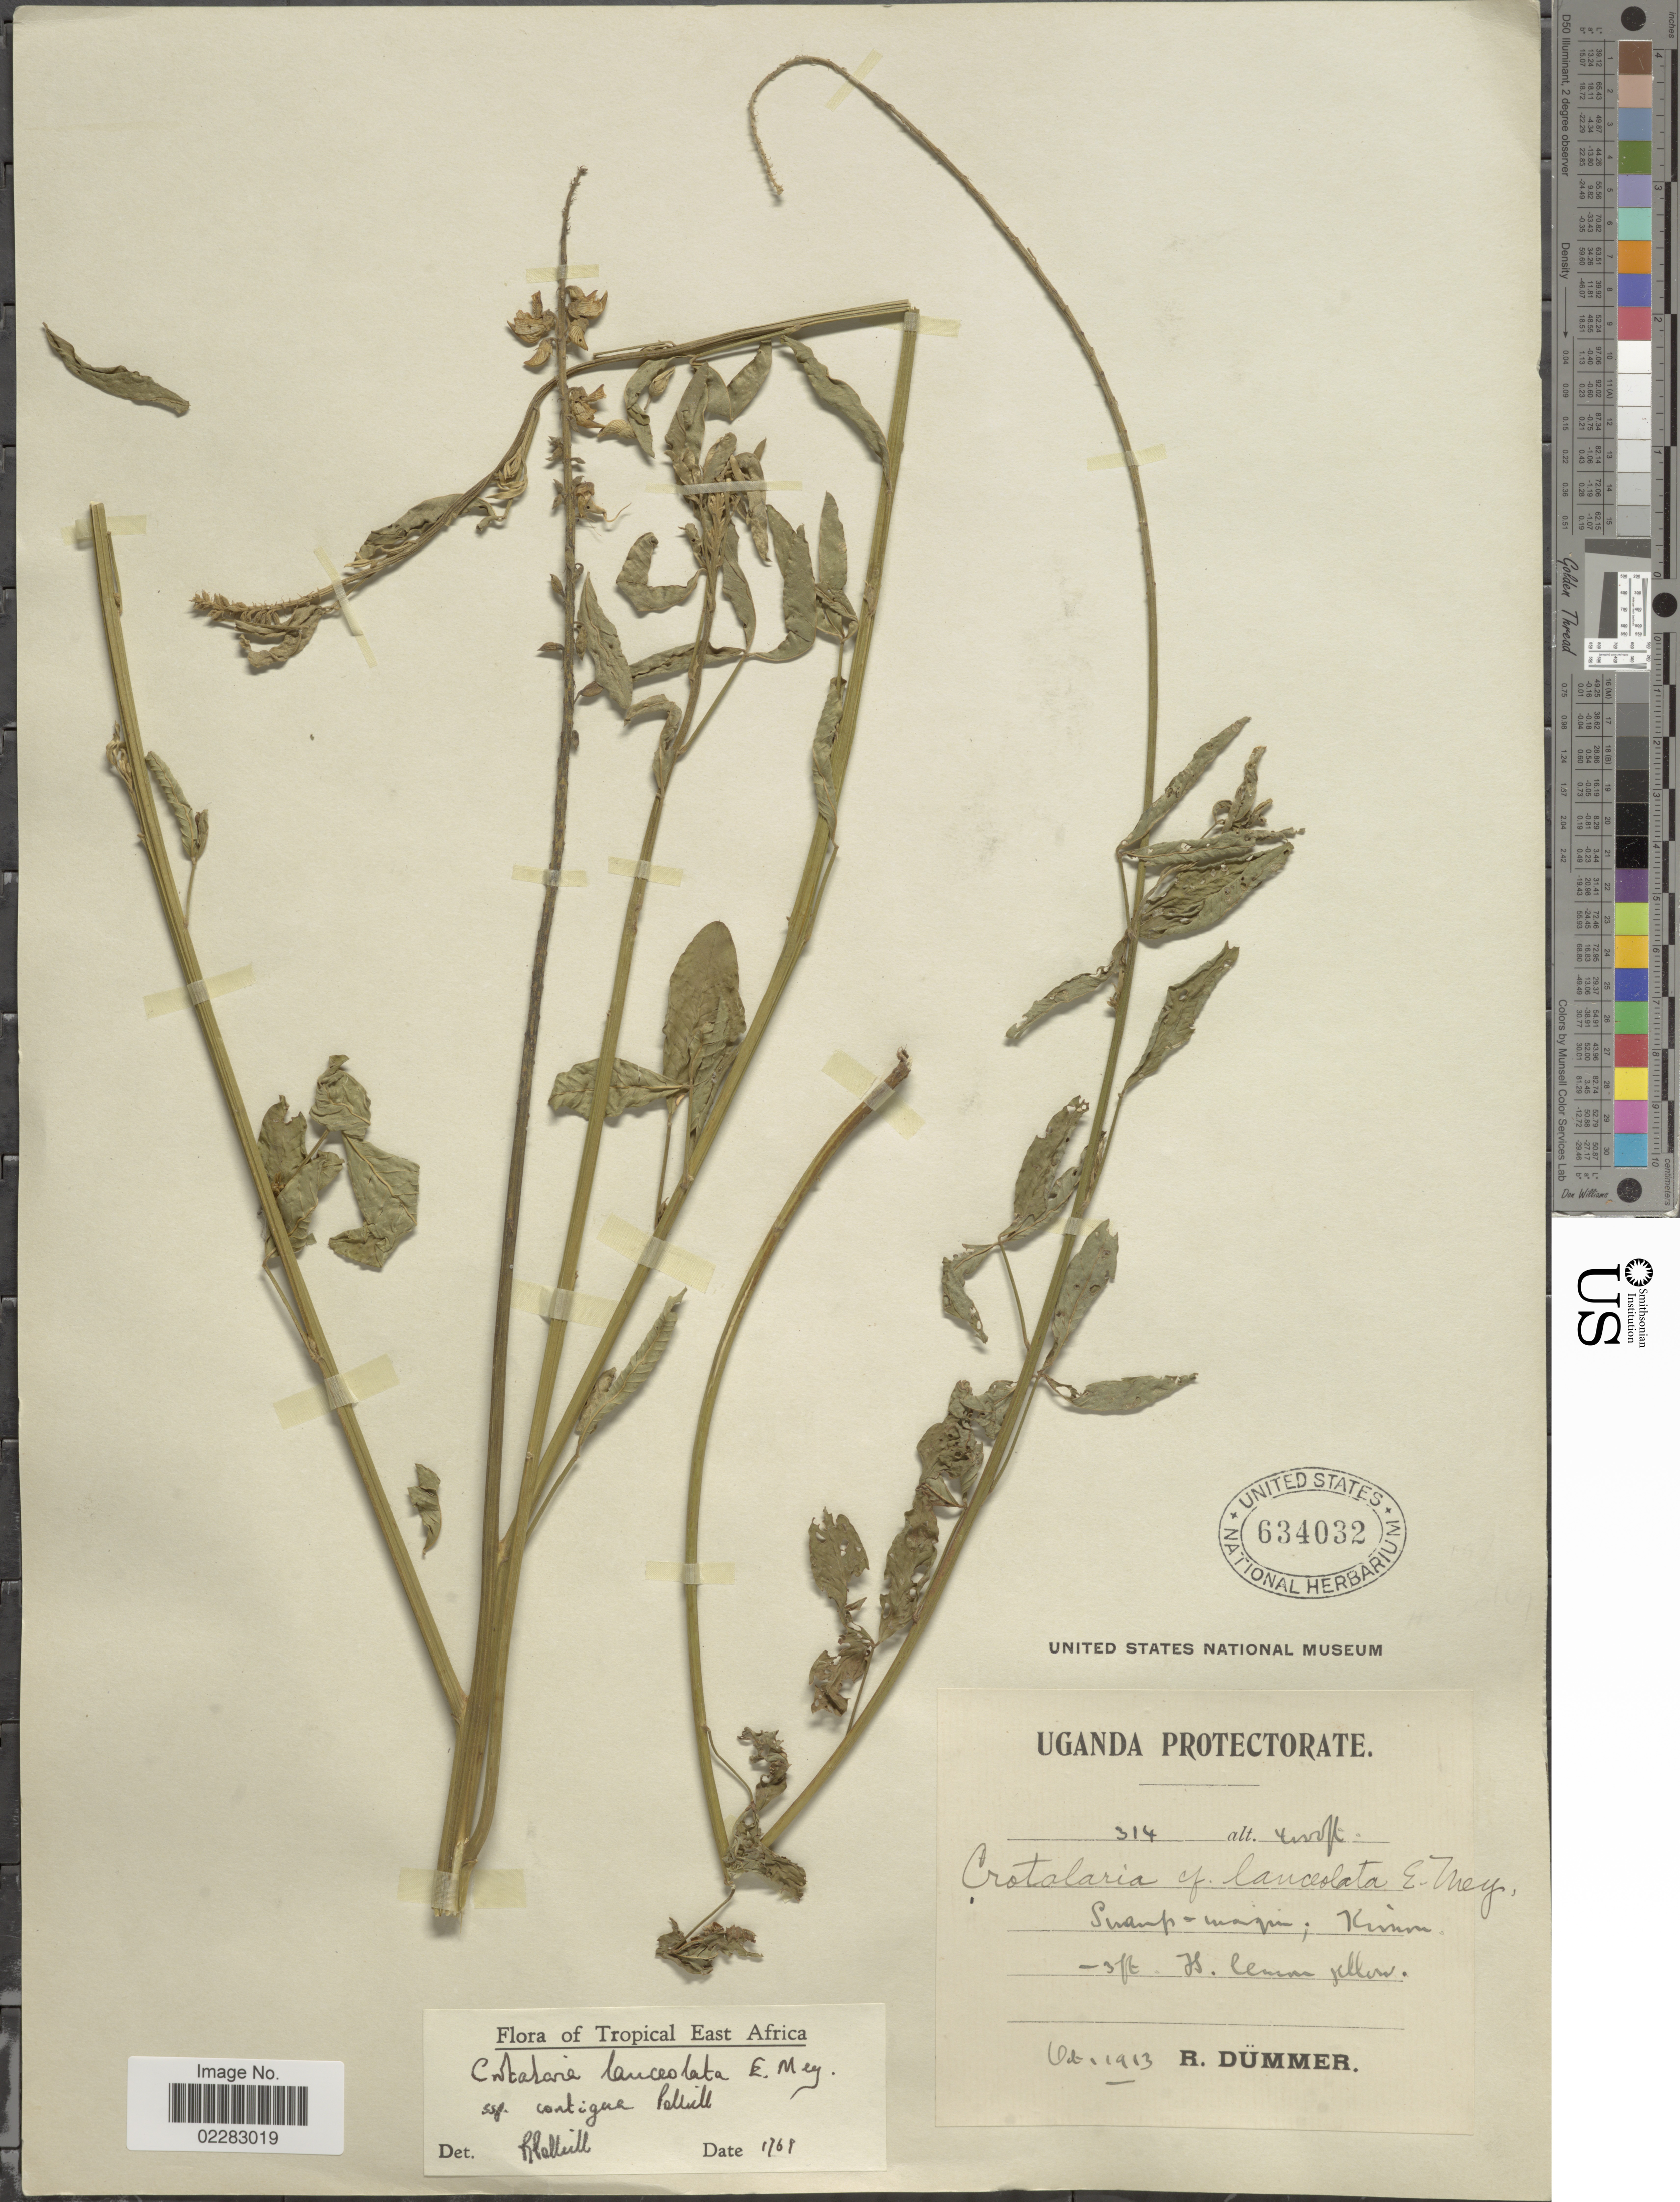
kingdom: Plantae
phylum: Tracheophyta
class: Magnoliopsida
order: Fabales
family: Fabaceae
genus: Crotalaria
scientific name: Crotalaria lanceolata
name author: E. Mey.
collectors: R. A. Dümmer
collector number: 314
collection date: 1913-10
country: Uganda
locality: Swamp-margin; Kivuvu.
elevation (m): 1219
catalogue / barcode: US 634032